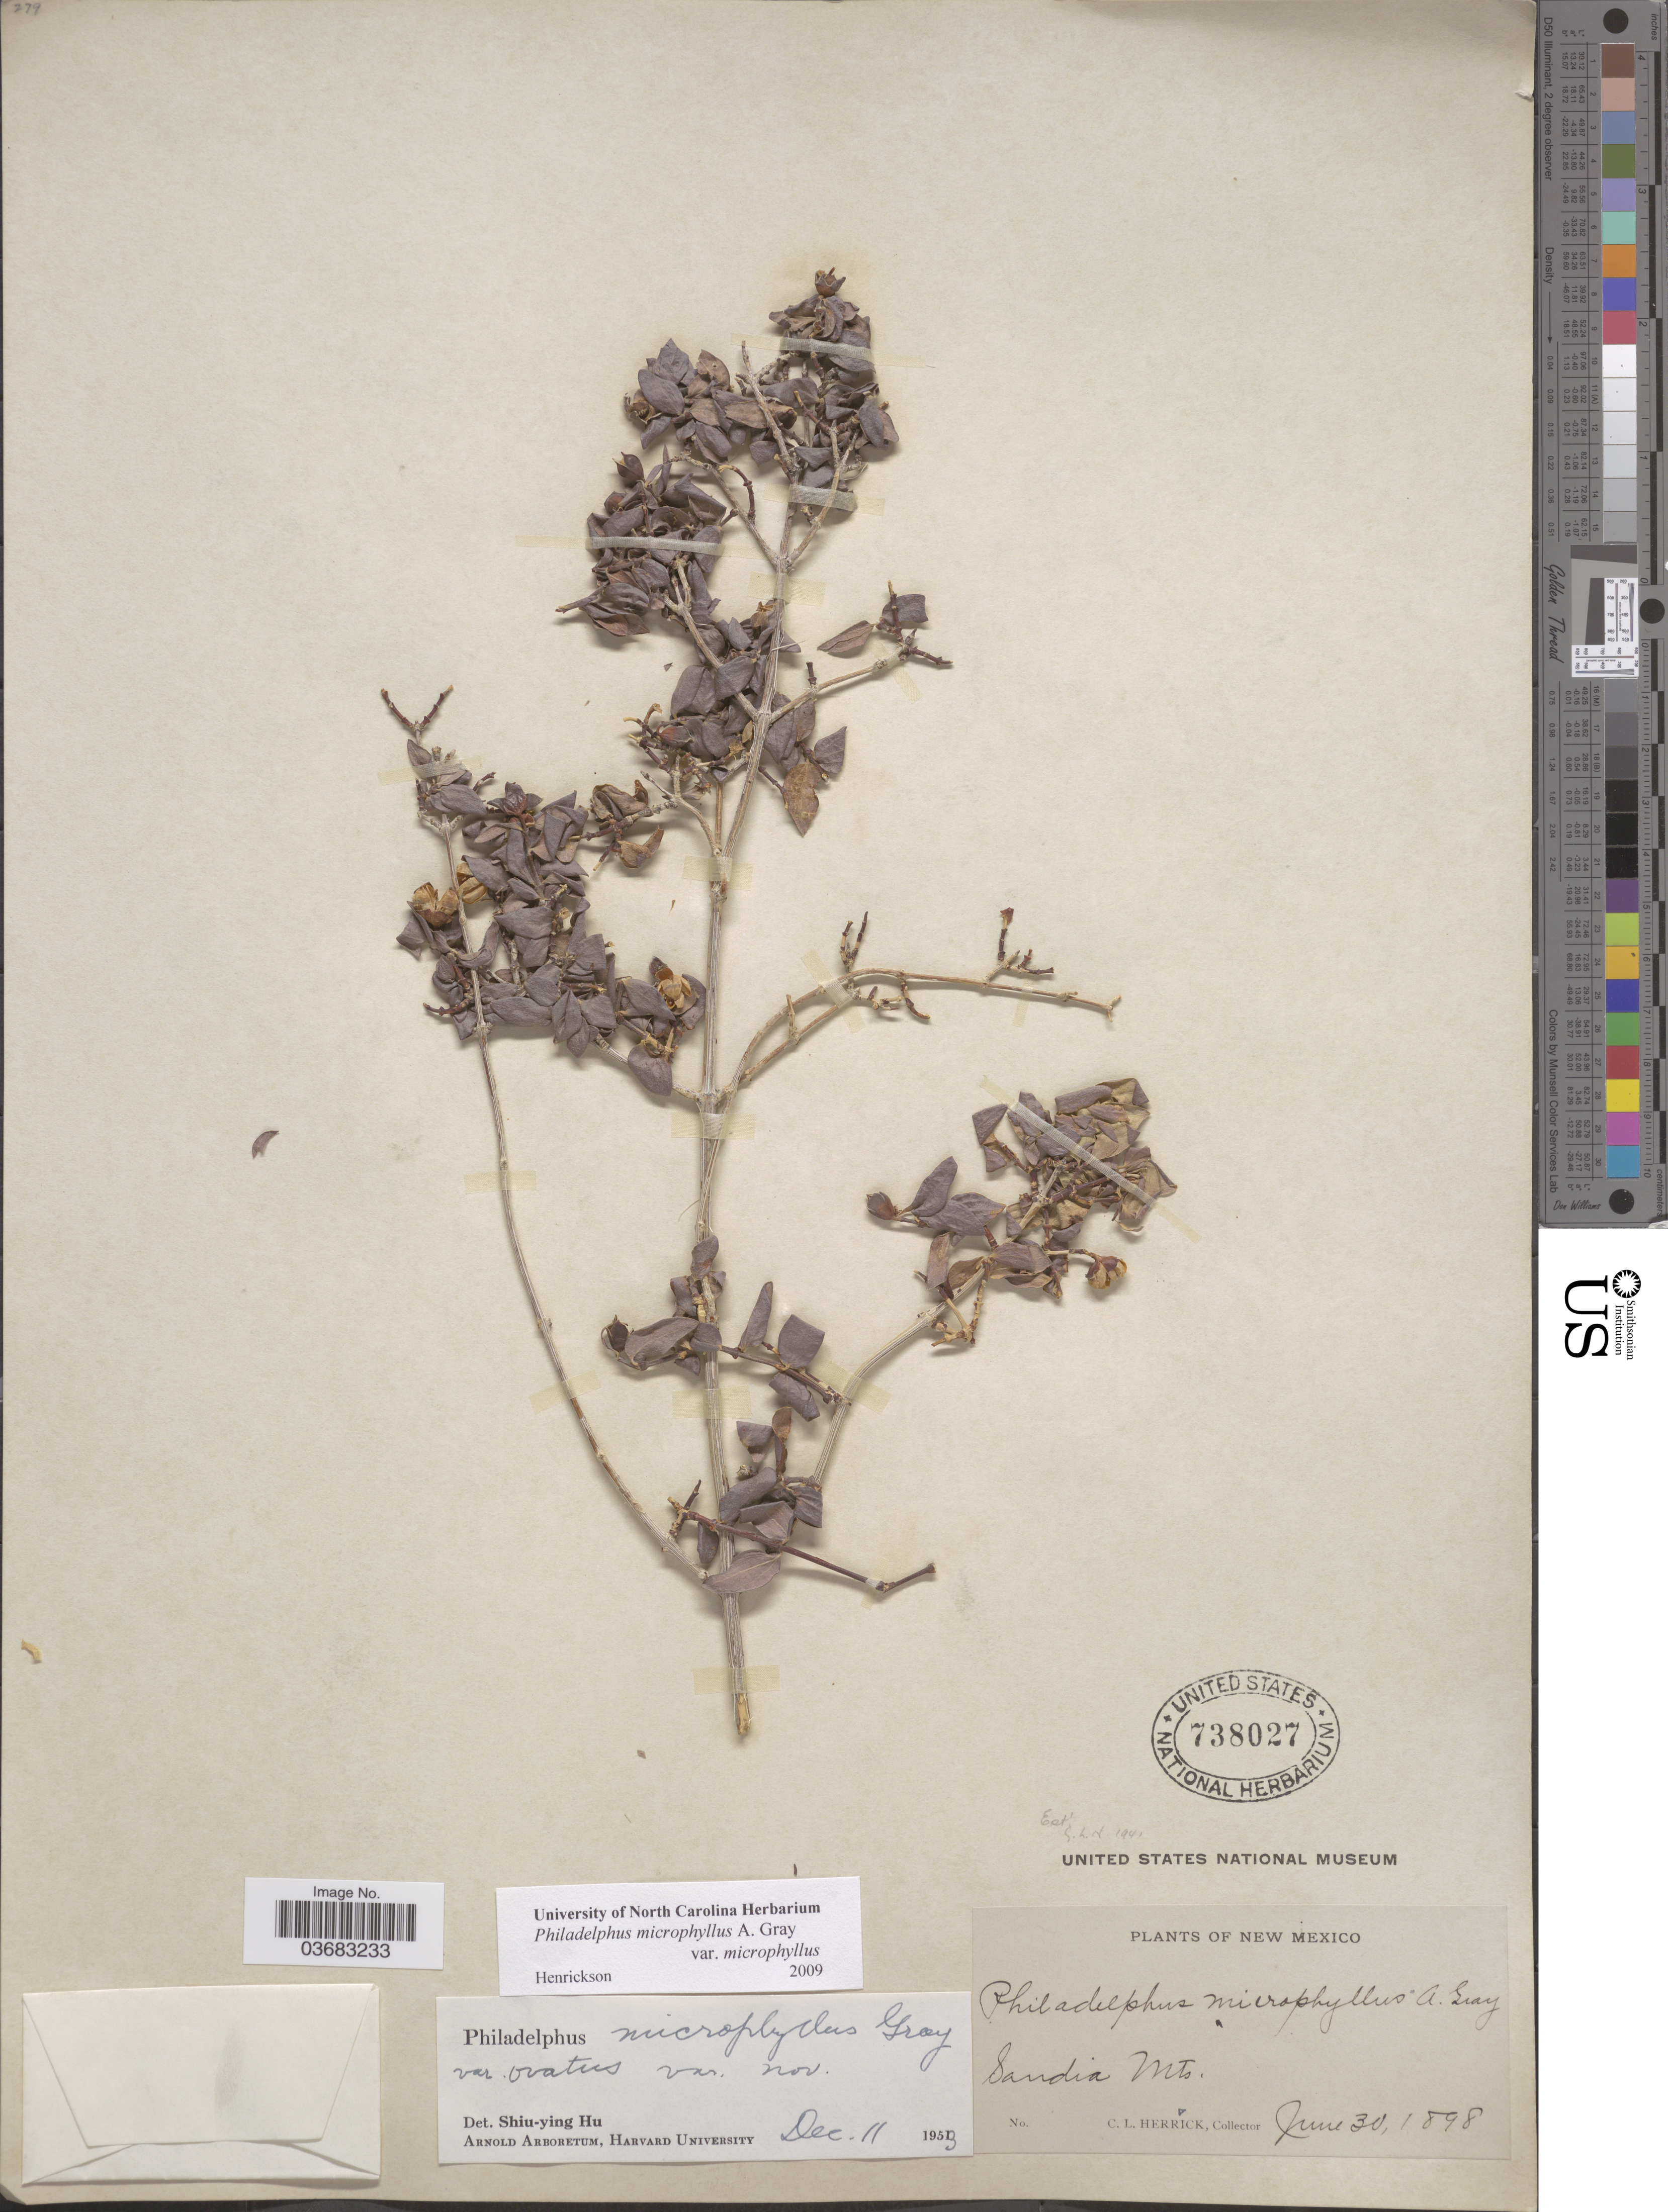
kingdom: Plantae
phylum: Tracheophyta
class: Magnoliopsida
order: Cornales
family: Hydrangeaceae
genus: Philadelphus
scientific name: Philadelphus microphyllus var. microphyllus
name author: A. Gray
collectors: C. Herrick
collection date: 1898-06-30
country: United States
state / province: New Mexico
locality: Sandia Mts.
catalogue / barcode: US 738027